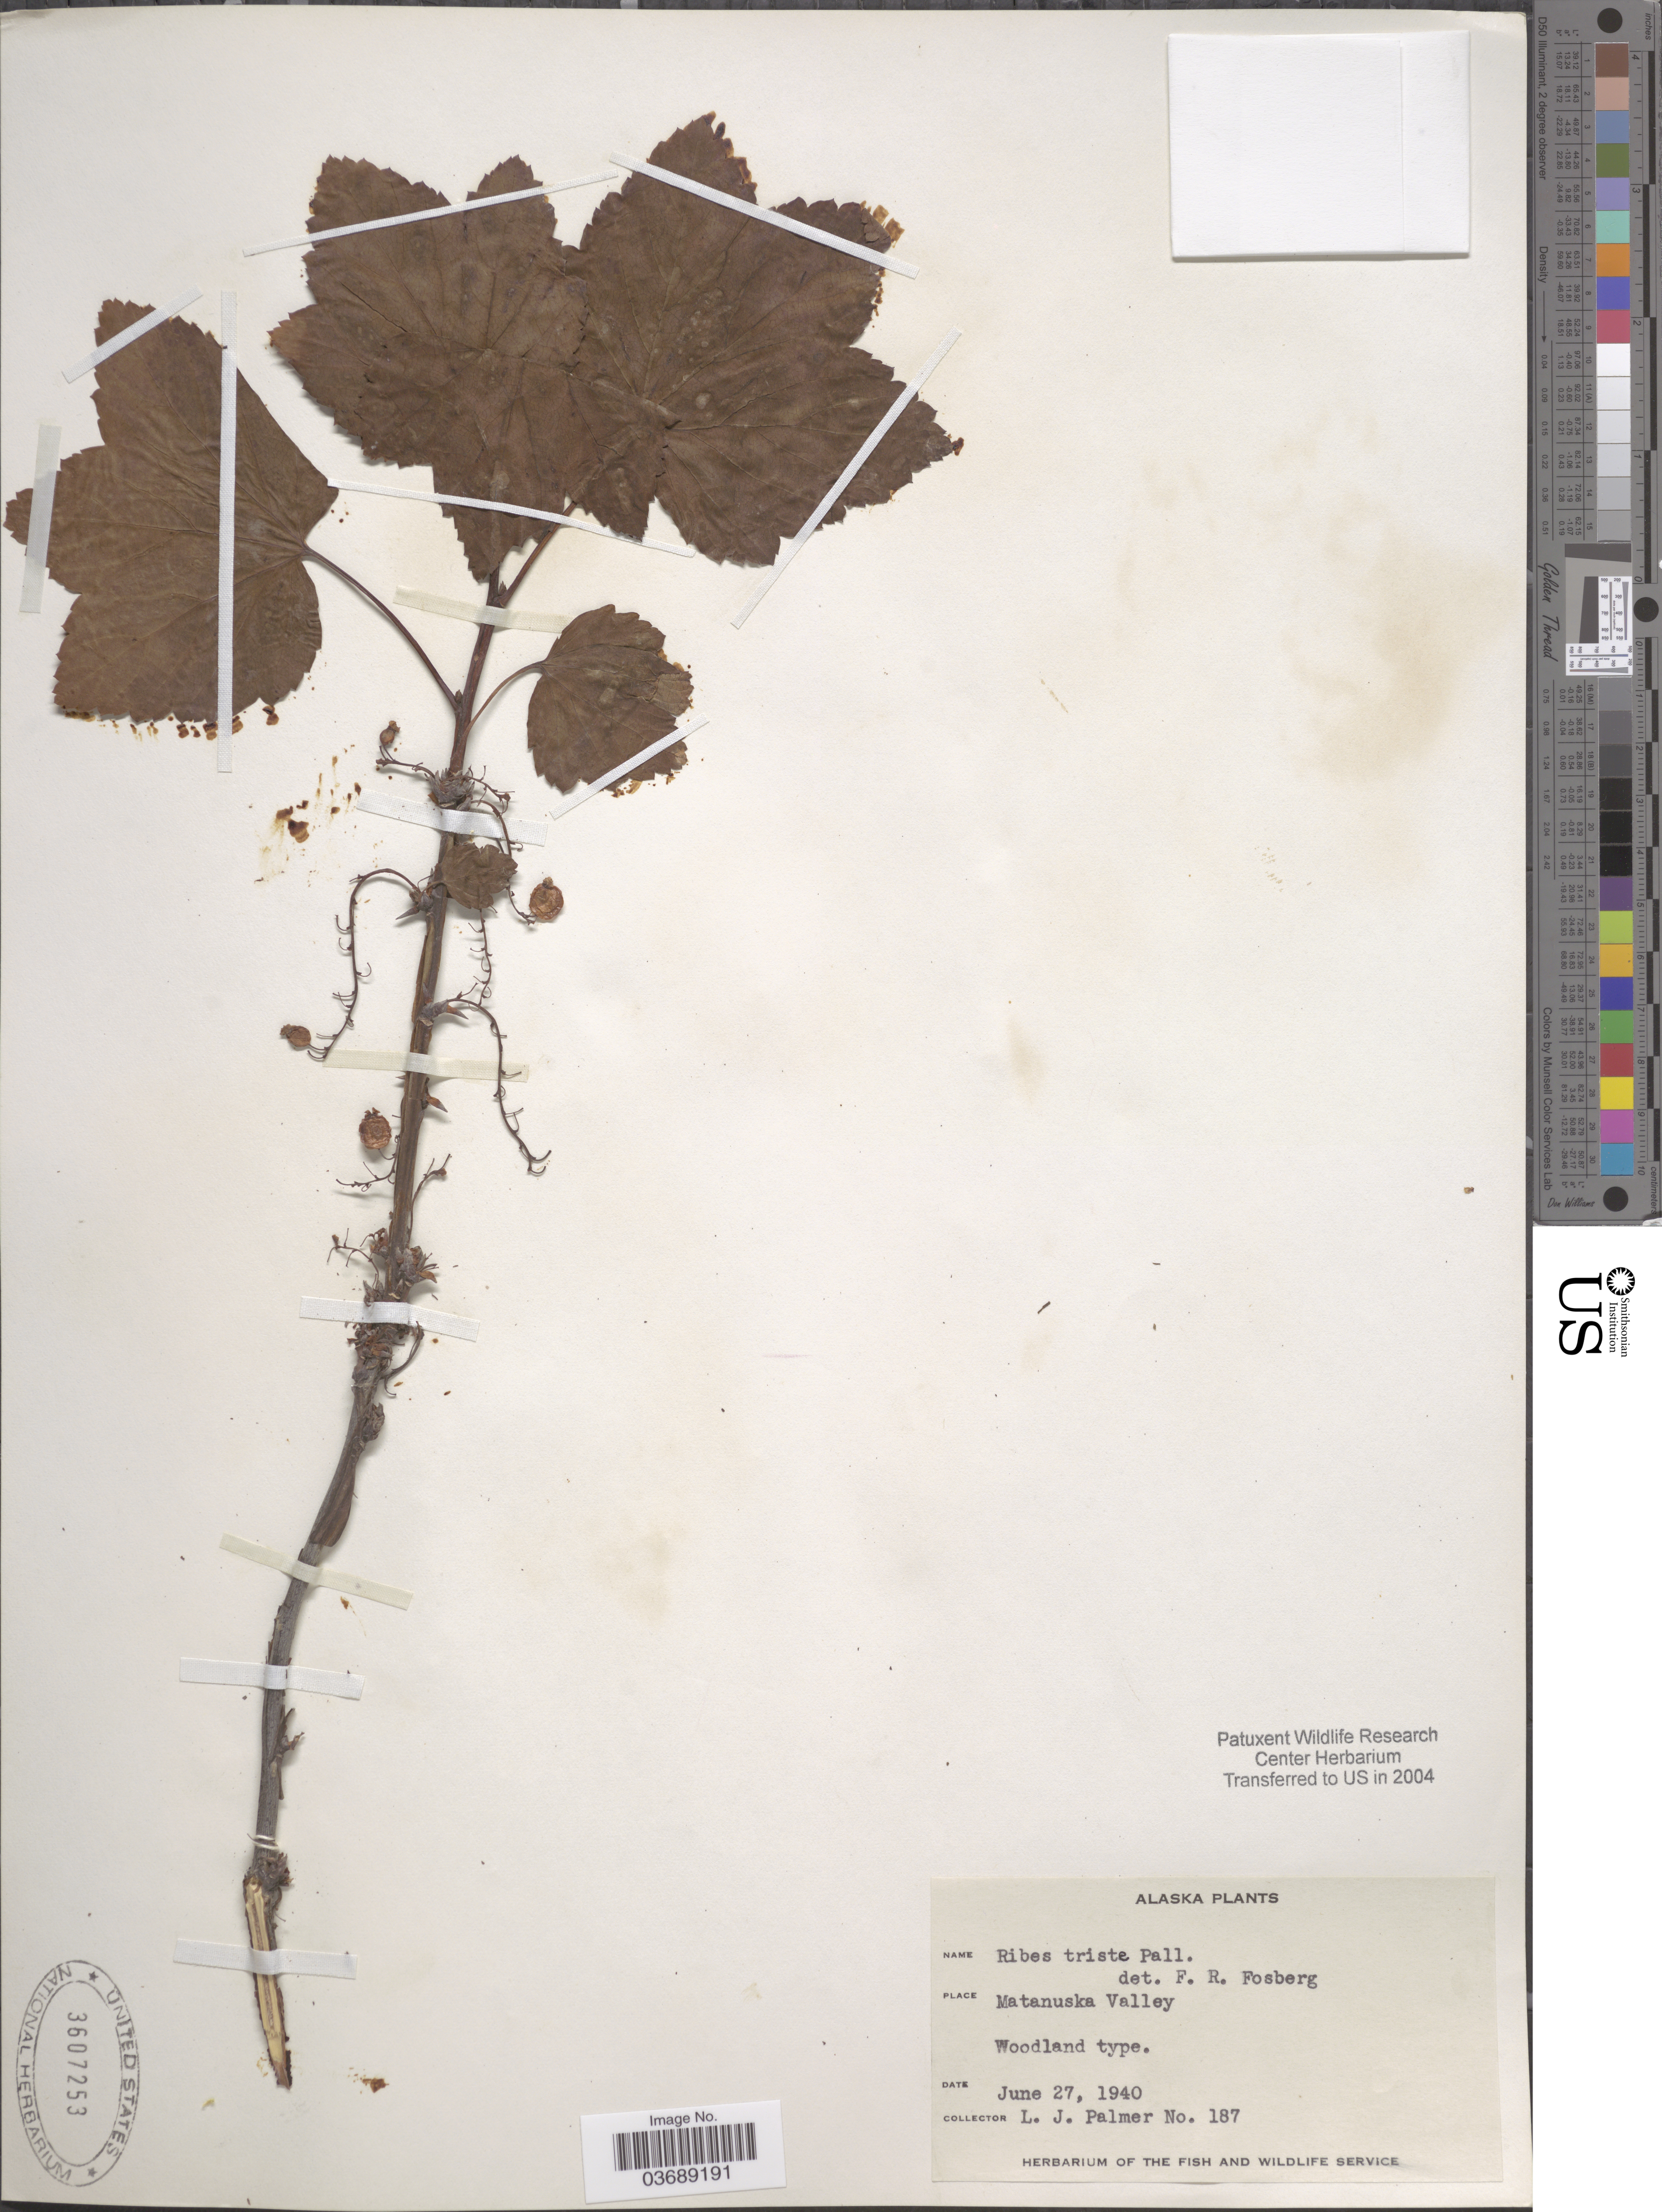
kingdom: Plantae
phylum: Tracheophyta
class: Magnoliopsida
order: Saxifragales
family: Grossulariaceae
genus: Ribes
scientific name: Ribes triste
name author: Pall.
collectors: L. J. Palmer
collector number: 187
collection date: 1940-06-27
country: United States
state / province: Alaska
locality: Matanuska Valley.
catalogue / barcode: US 3607253